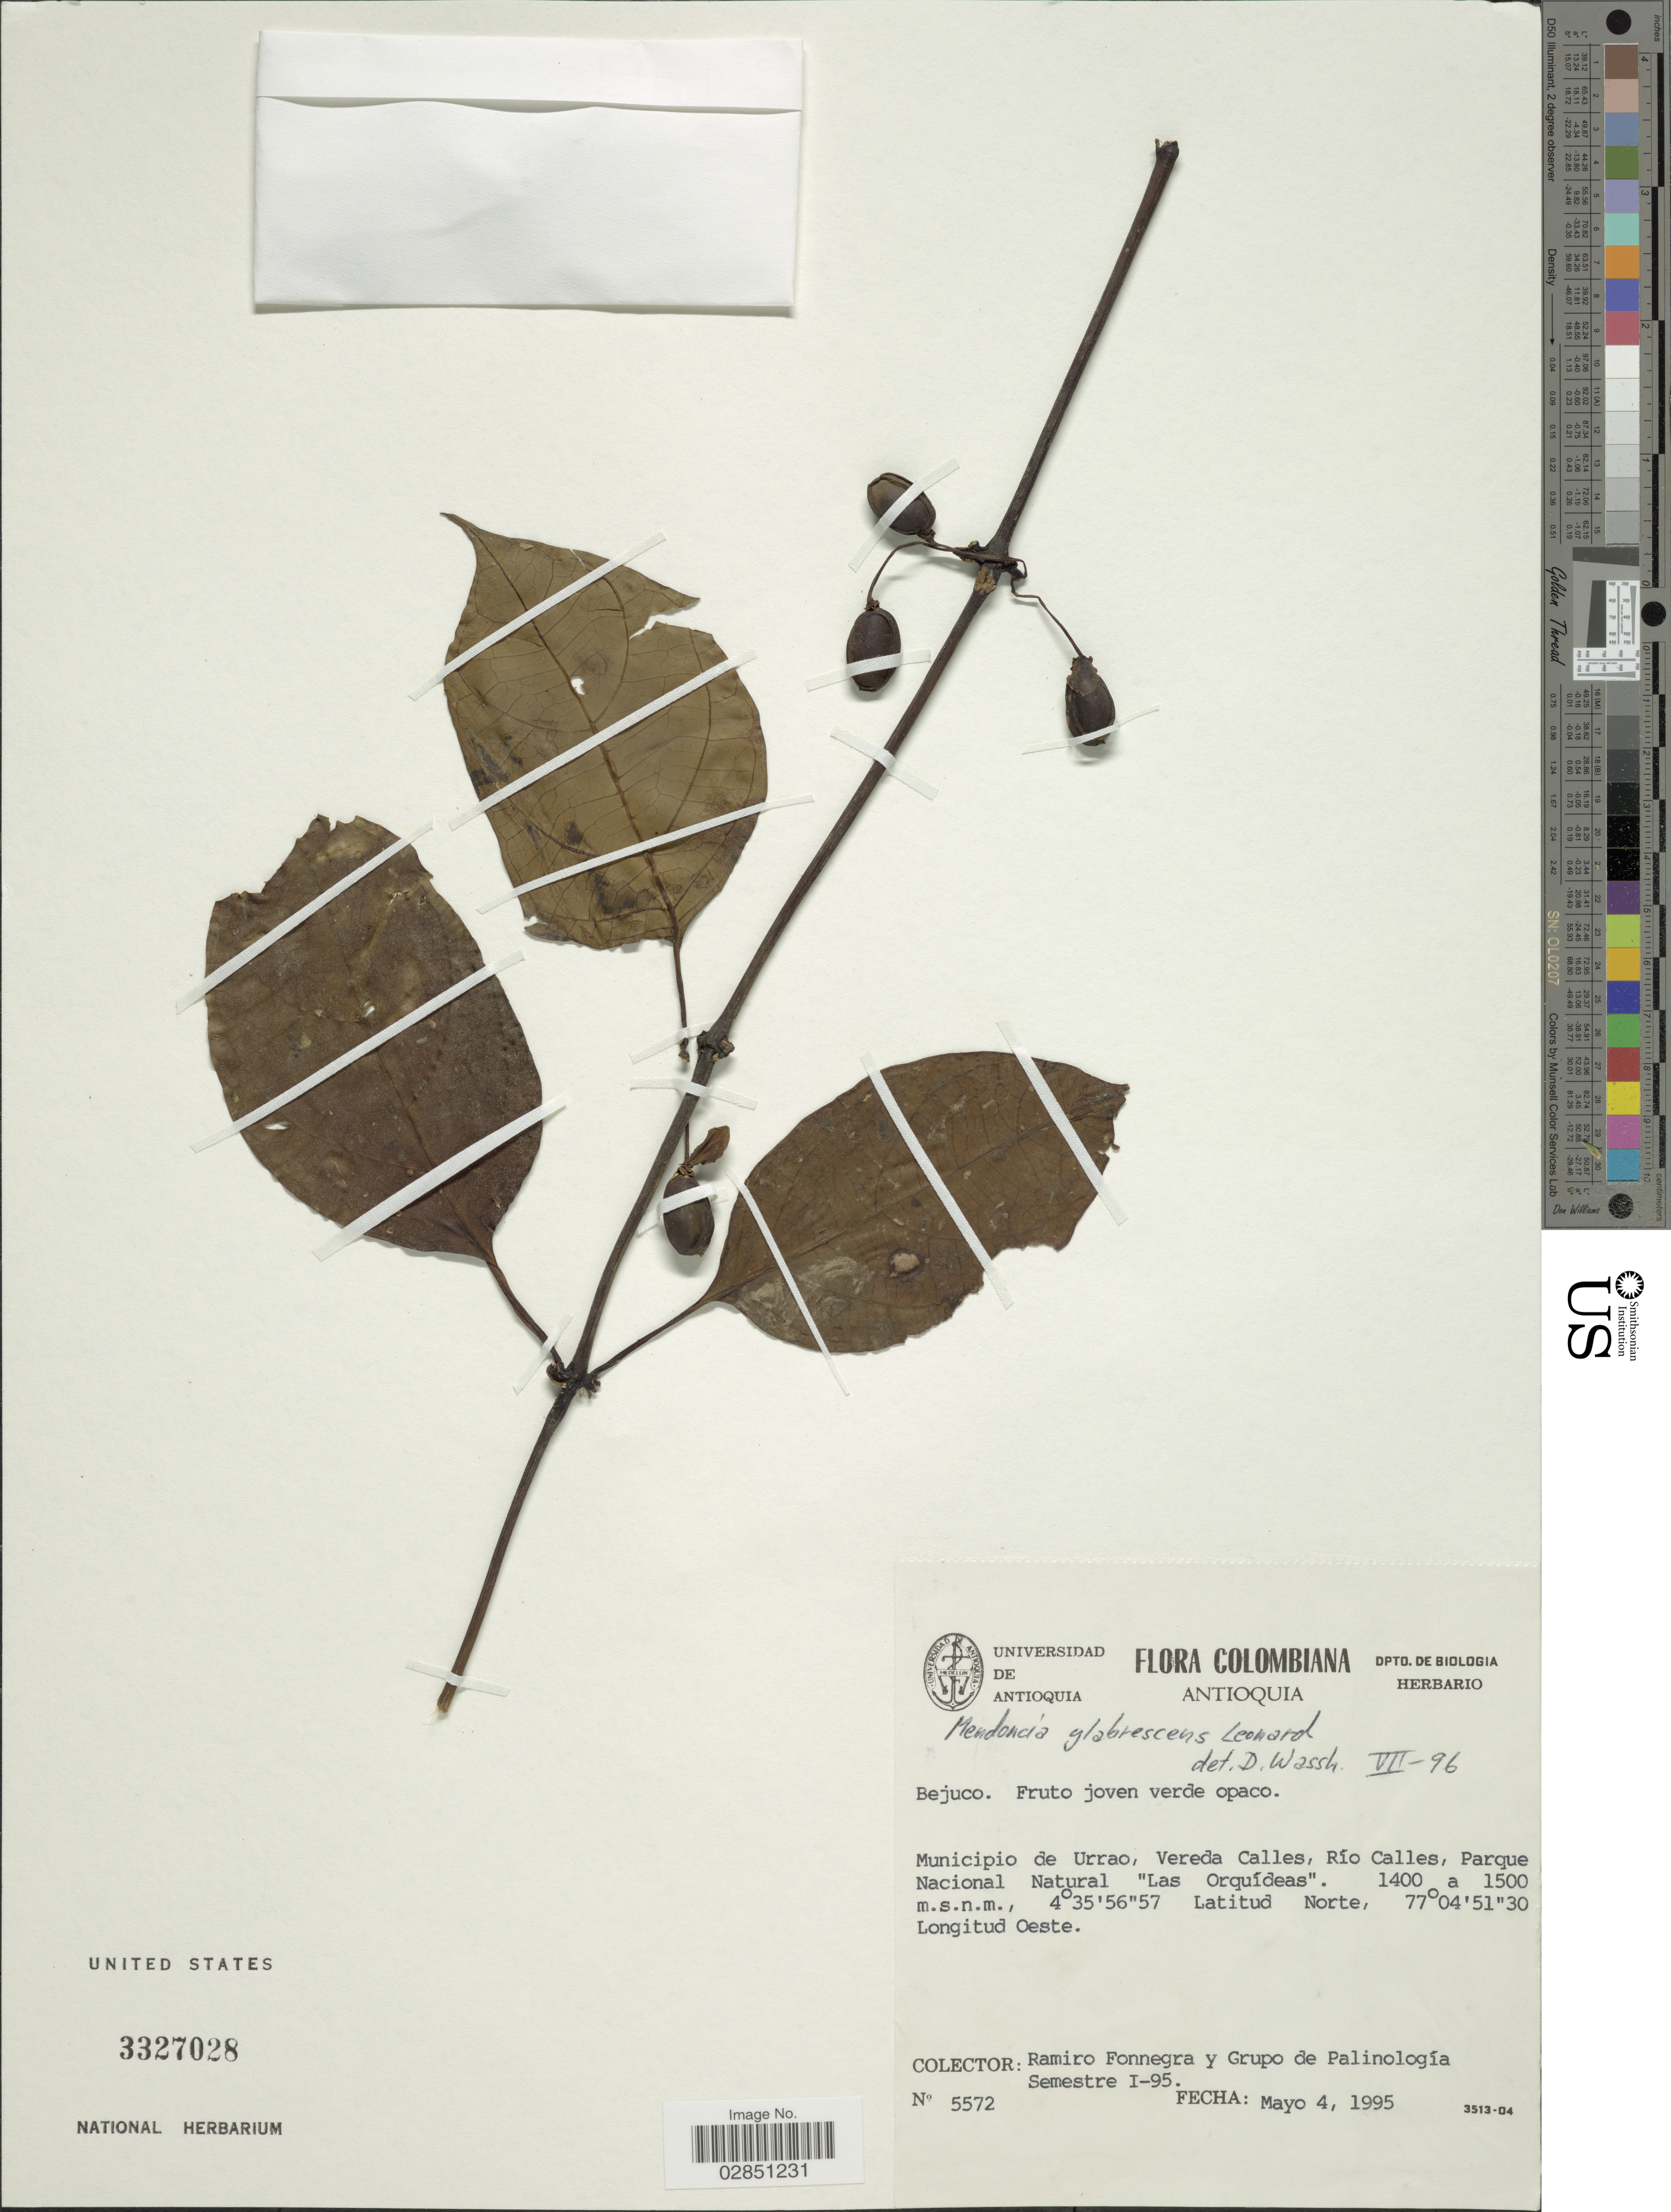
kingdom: Plantae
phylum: Tracheophyta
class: Magnoliopsida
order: Lamiales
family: Acanthaceae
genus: Mendoncia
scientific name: Mendoncia orbicularis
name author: Turrill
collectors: R. Fonnegra G. & Grupo de Palinología Semestre I-95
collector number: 5572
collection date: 1995-05-04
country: Colombia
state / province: Antioquia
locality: Municipio de Urrao, Vereda Calles, Río Calles, Parque Nacional Natural "Las Orquídeas".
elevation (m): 1400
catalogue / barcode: US 3327028